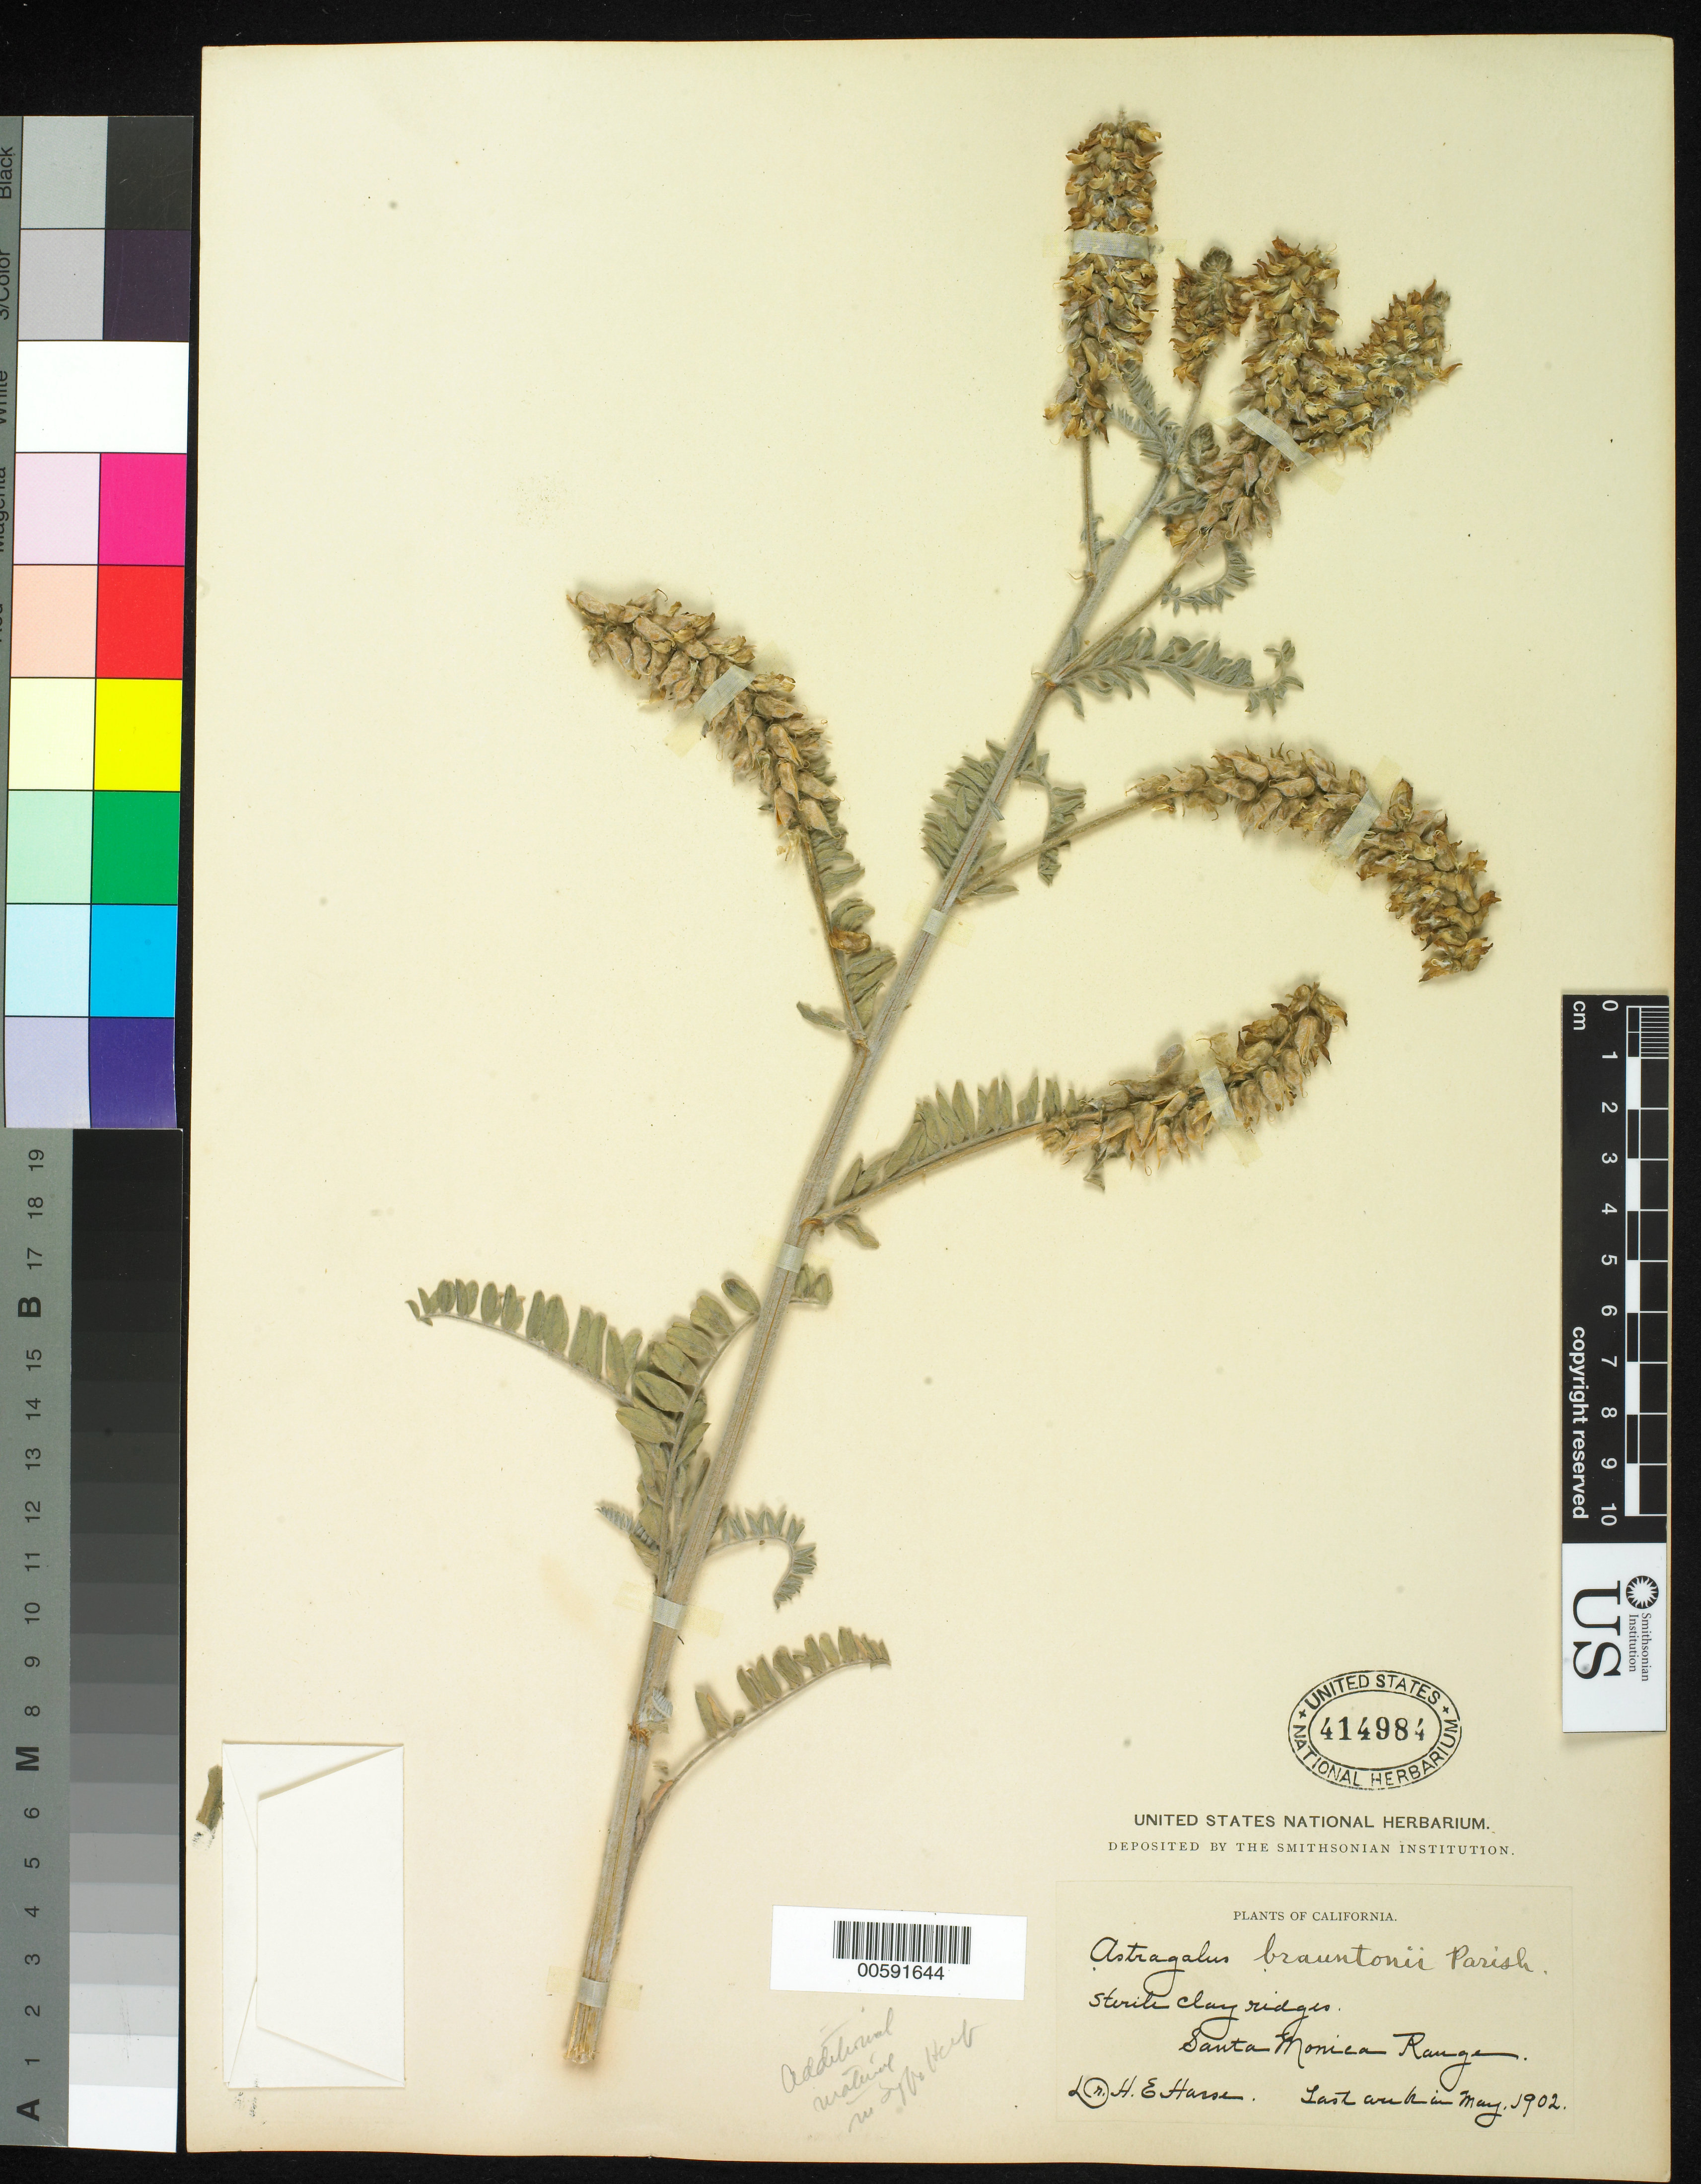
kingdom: Plantae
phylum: Tracheophyta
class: Magnoliopsida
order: Fabales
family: Fabaceae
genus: Astragalus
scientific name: Astragalus brauntonii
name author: Parish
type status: Isotype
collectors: H. E. Hasse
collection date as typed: May 1902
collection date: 1902-05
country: United States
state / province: California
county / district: Los Angeles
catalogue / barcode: US 414984